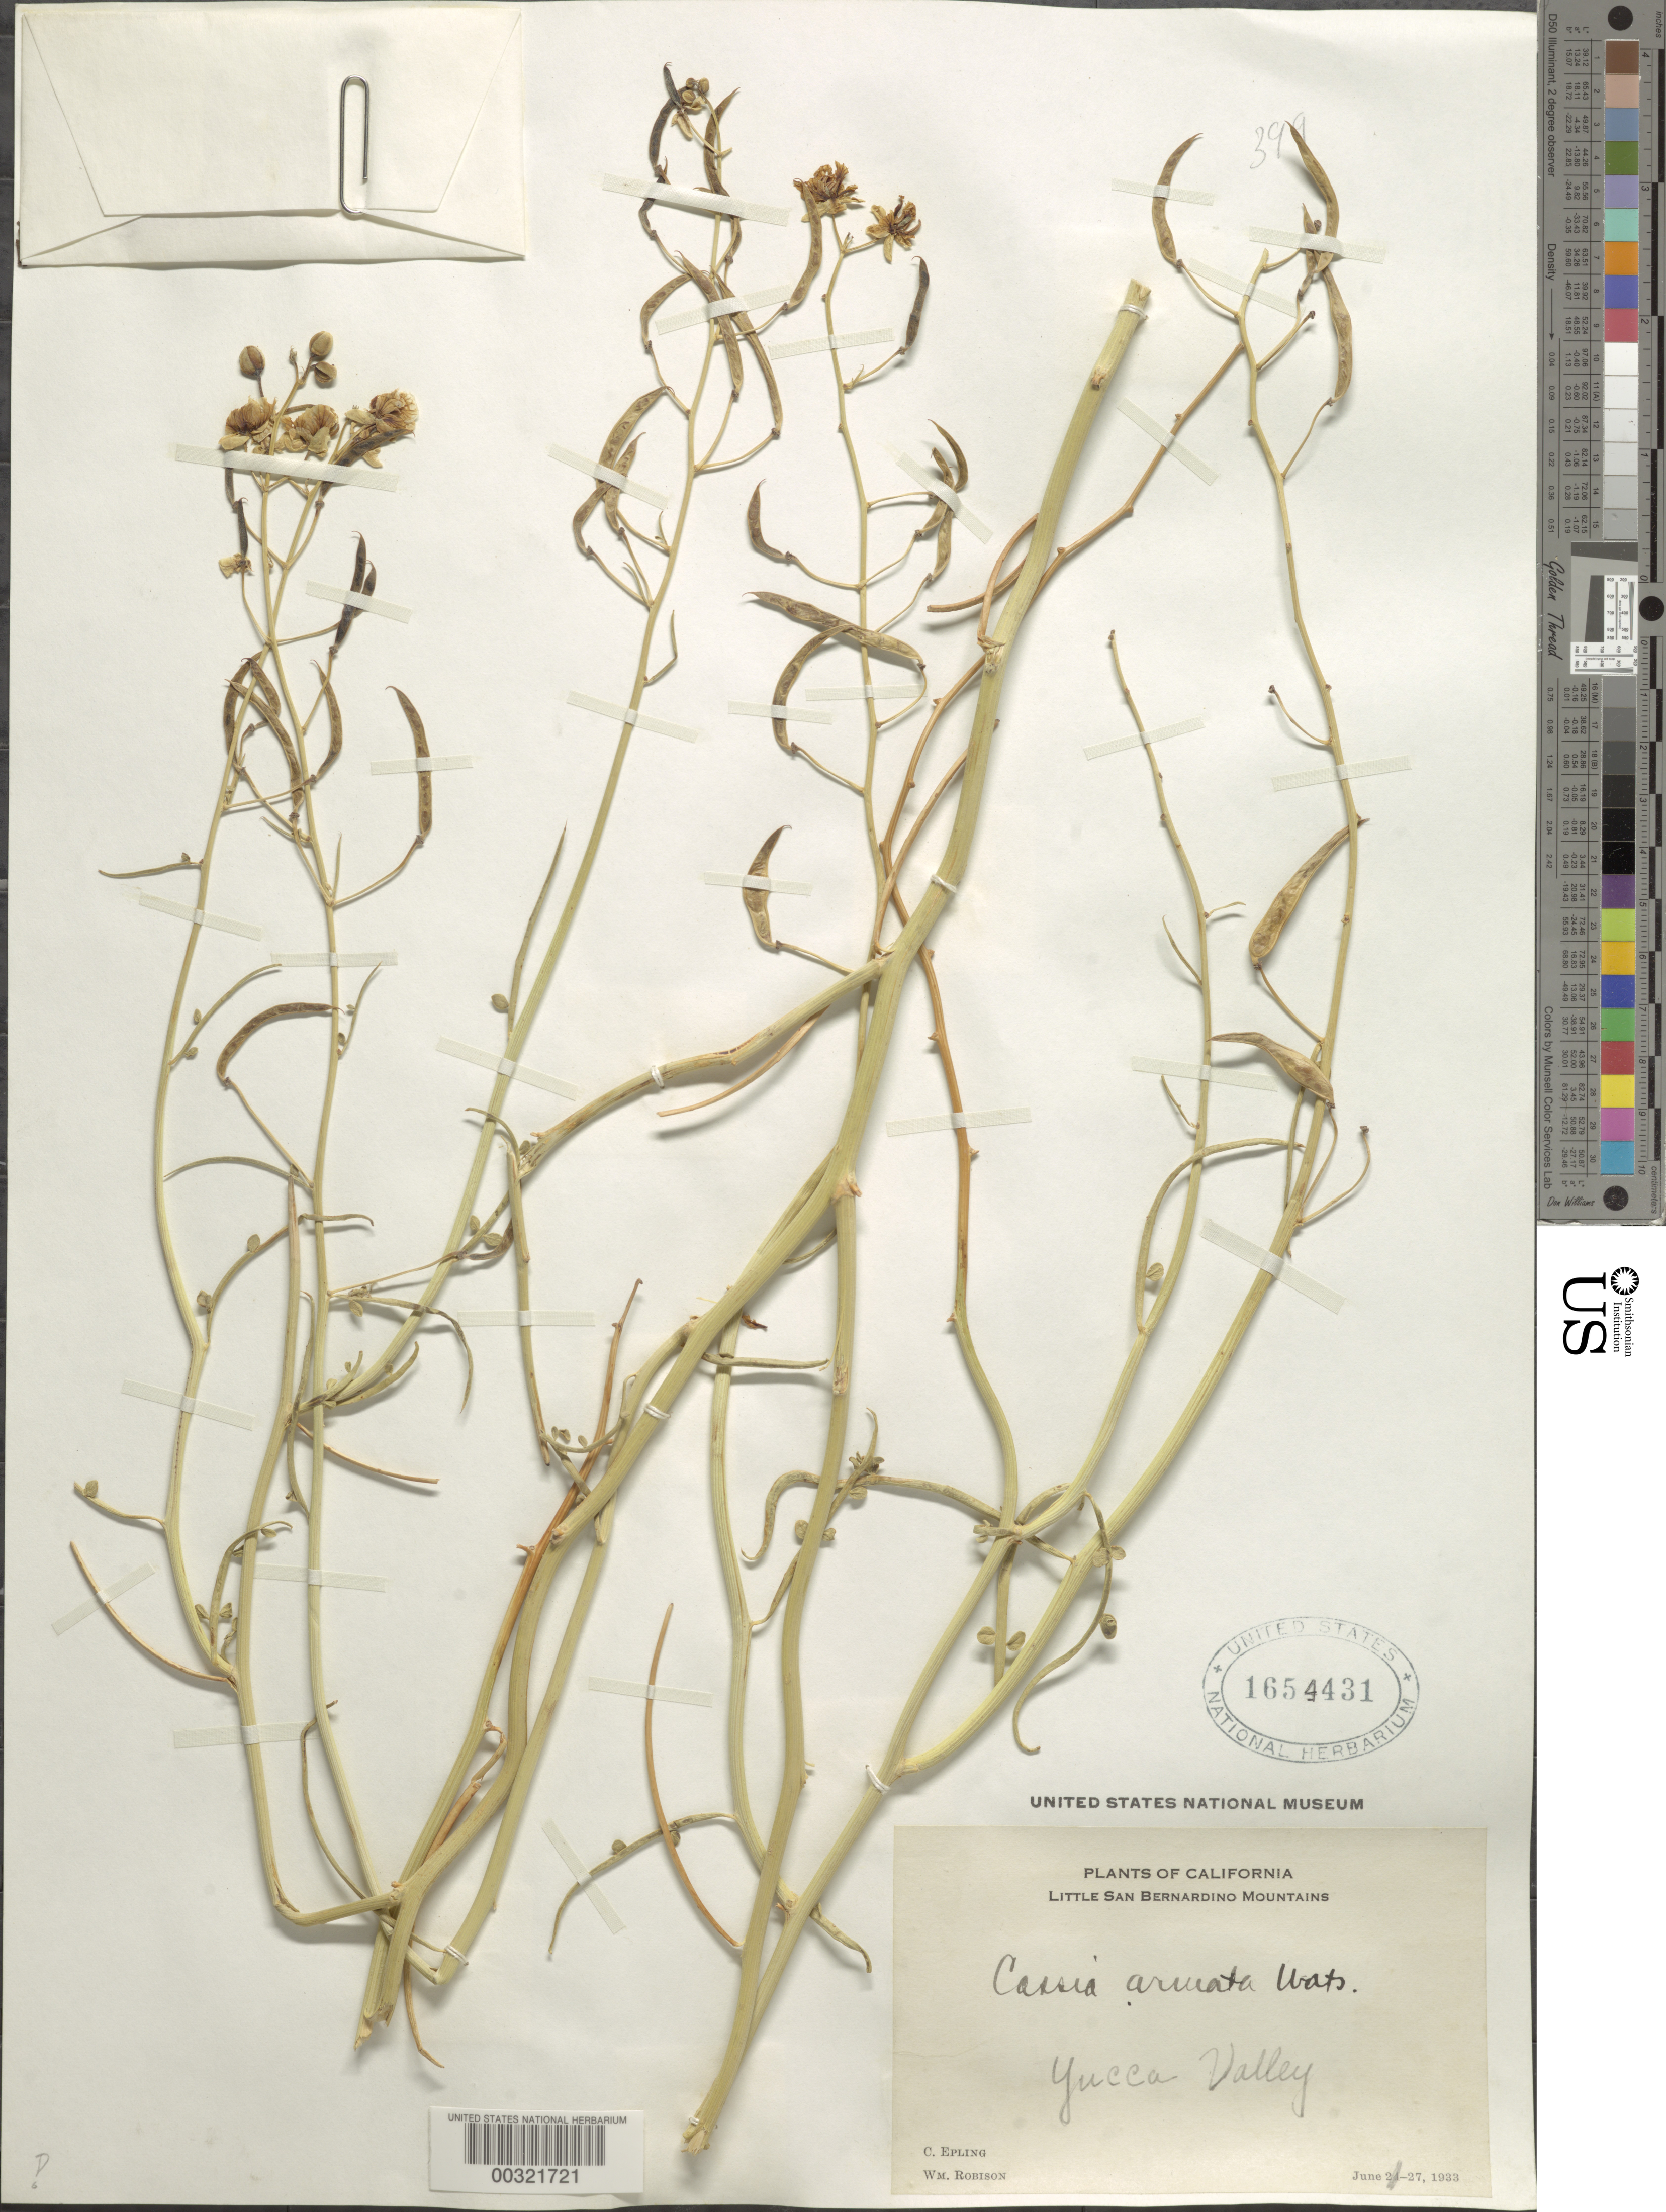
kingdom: Plantae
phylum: Tracheophyta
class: Magnoliopsida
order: Fabales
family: Fabaceae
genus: Senna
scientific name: Senna armata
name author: (S. Watson) H.S. Irwin & Barneby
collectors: C. C. Epling & W. Robison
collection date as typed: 01 Jun 1933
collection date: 1933-06-01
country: United States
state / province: California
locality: Yucca valley, little san bernardino mountains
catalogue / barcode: US 1654431